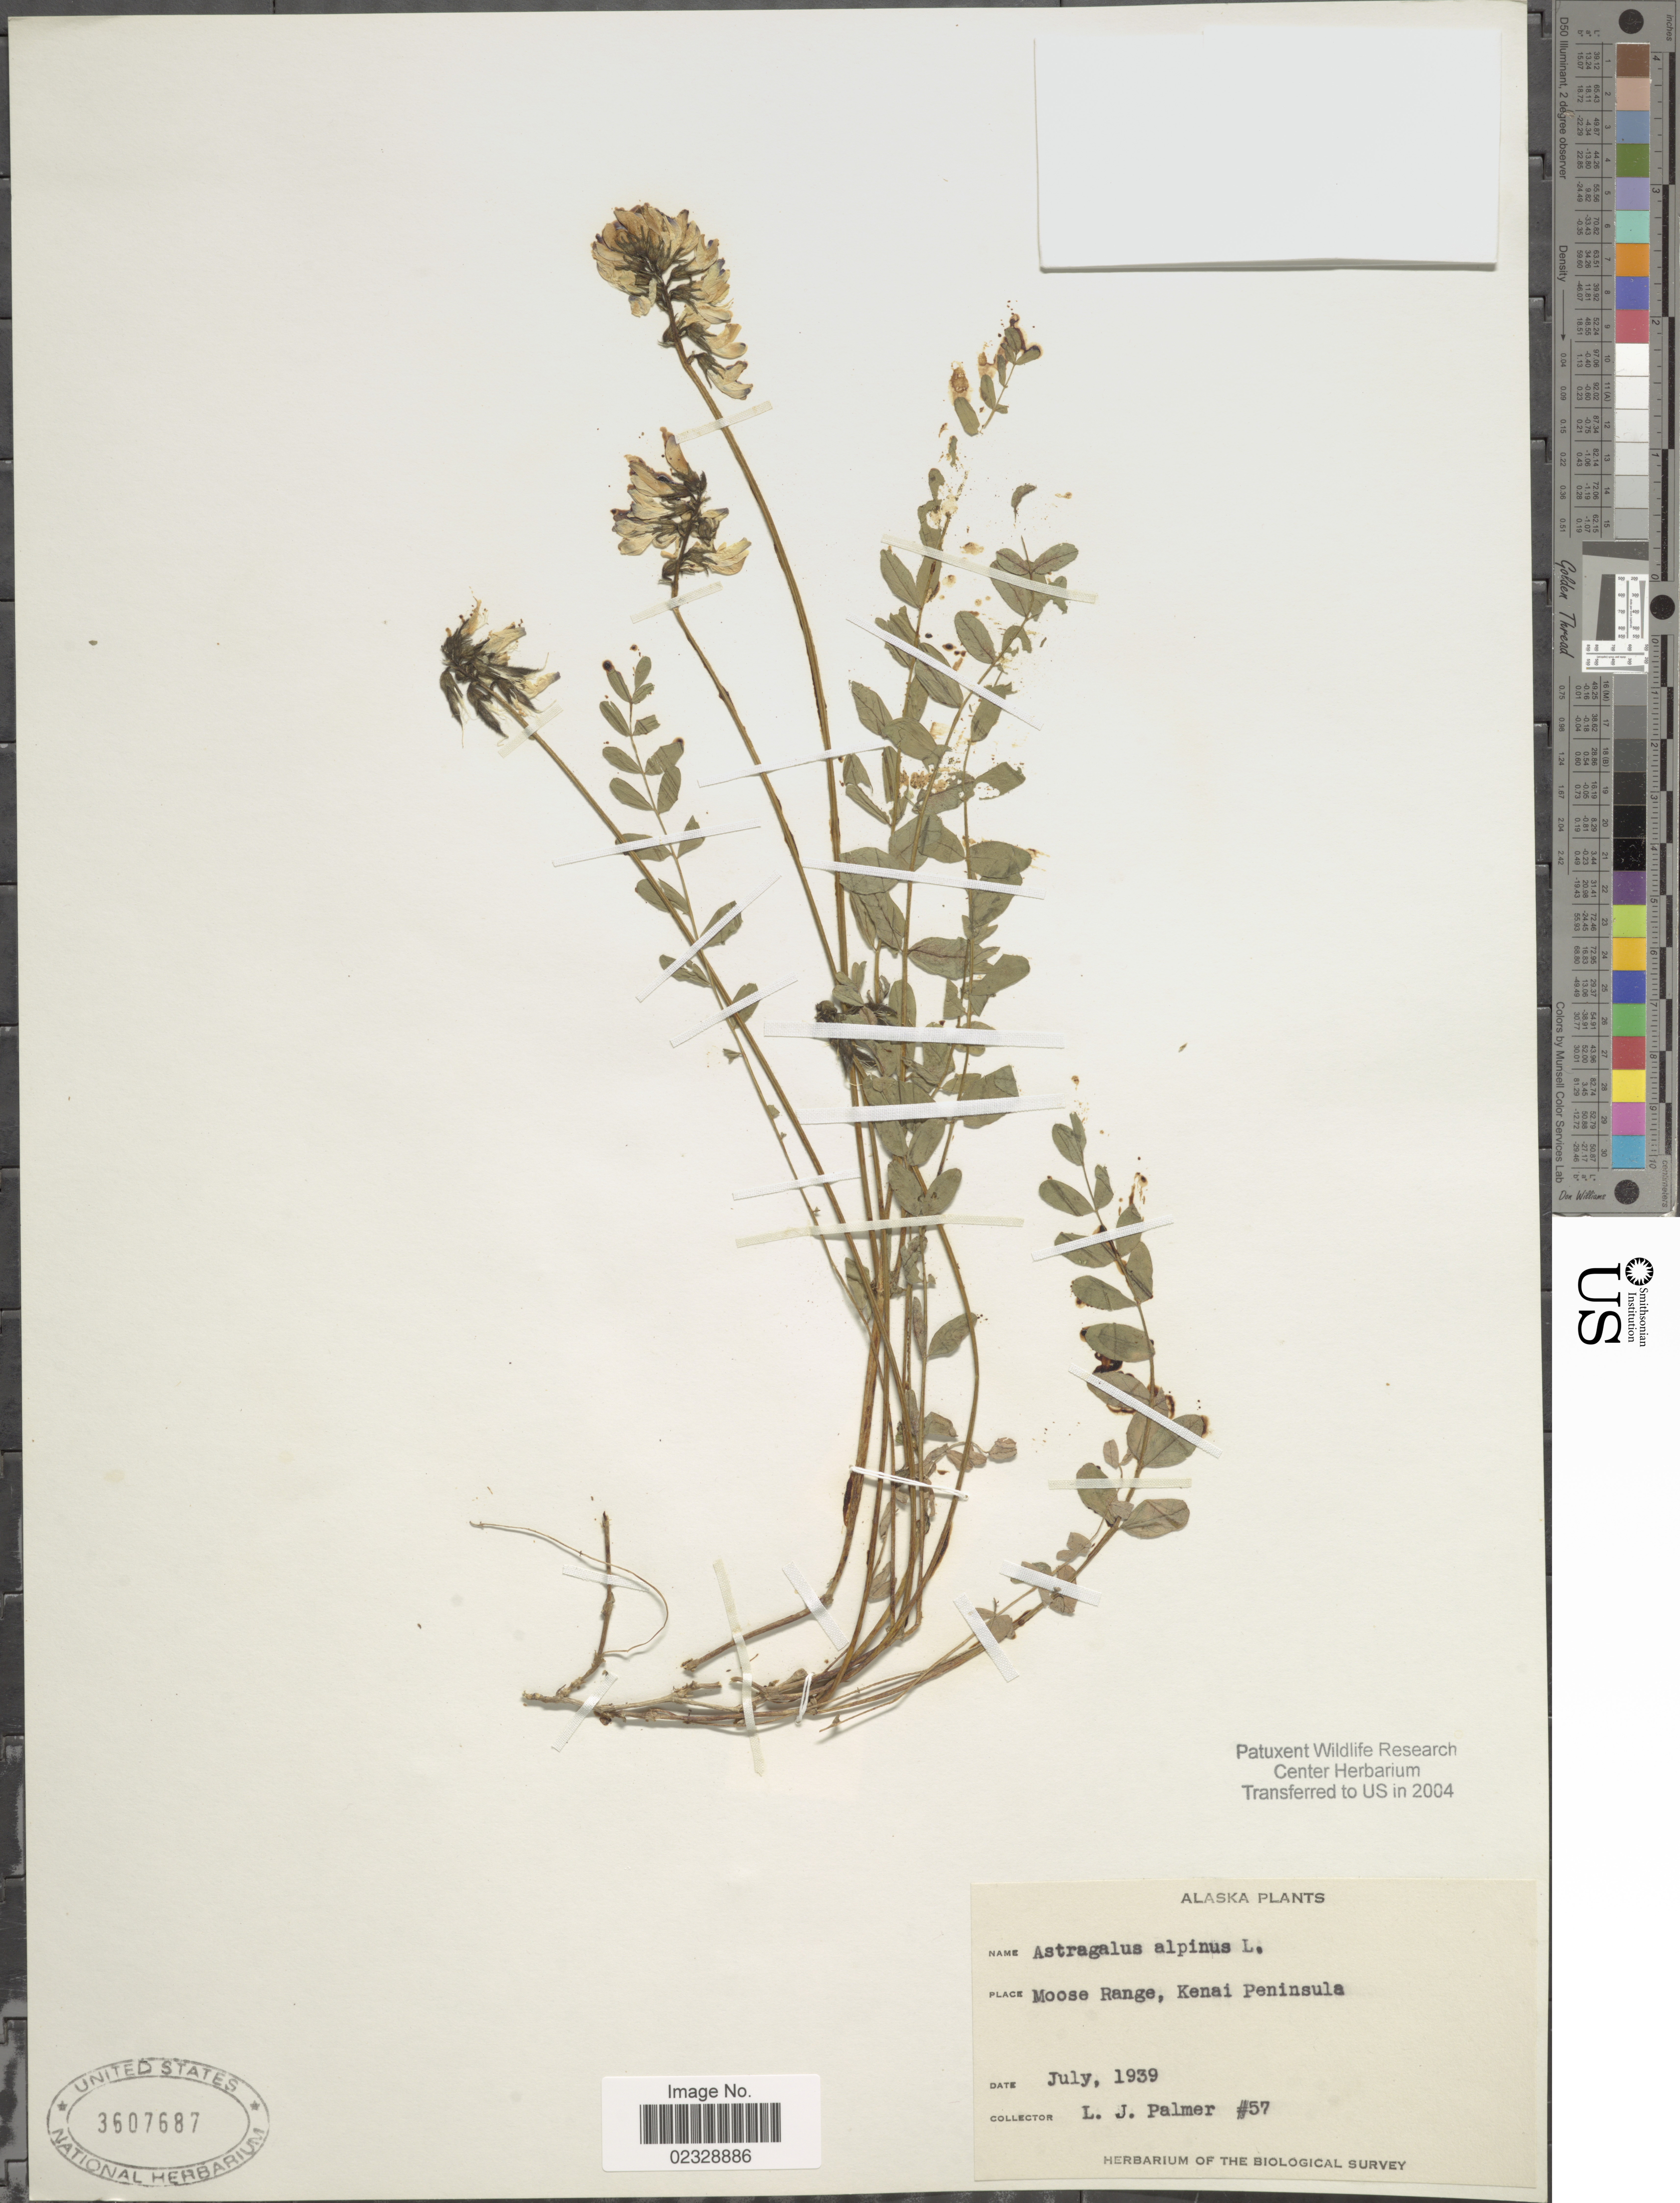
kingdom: Plantae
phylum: Tracheophyta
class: Magnoliopsida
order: Fabales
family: Fabaceae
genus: Astragalus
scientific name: Astragalus alpinus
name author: L.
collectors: L. J. Palmer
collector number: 57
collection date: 1939-07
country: United States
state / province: Alaska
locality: Moose Range, Kenai Peninsula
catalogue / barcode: US 3607687